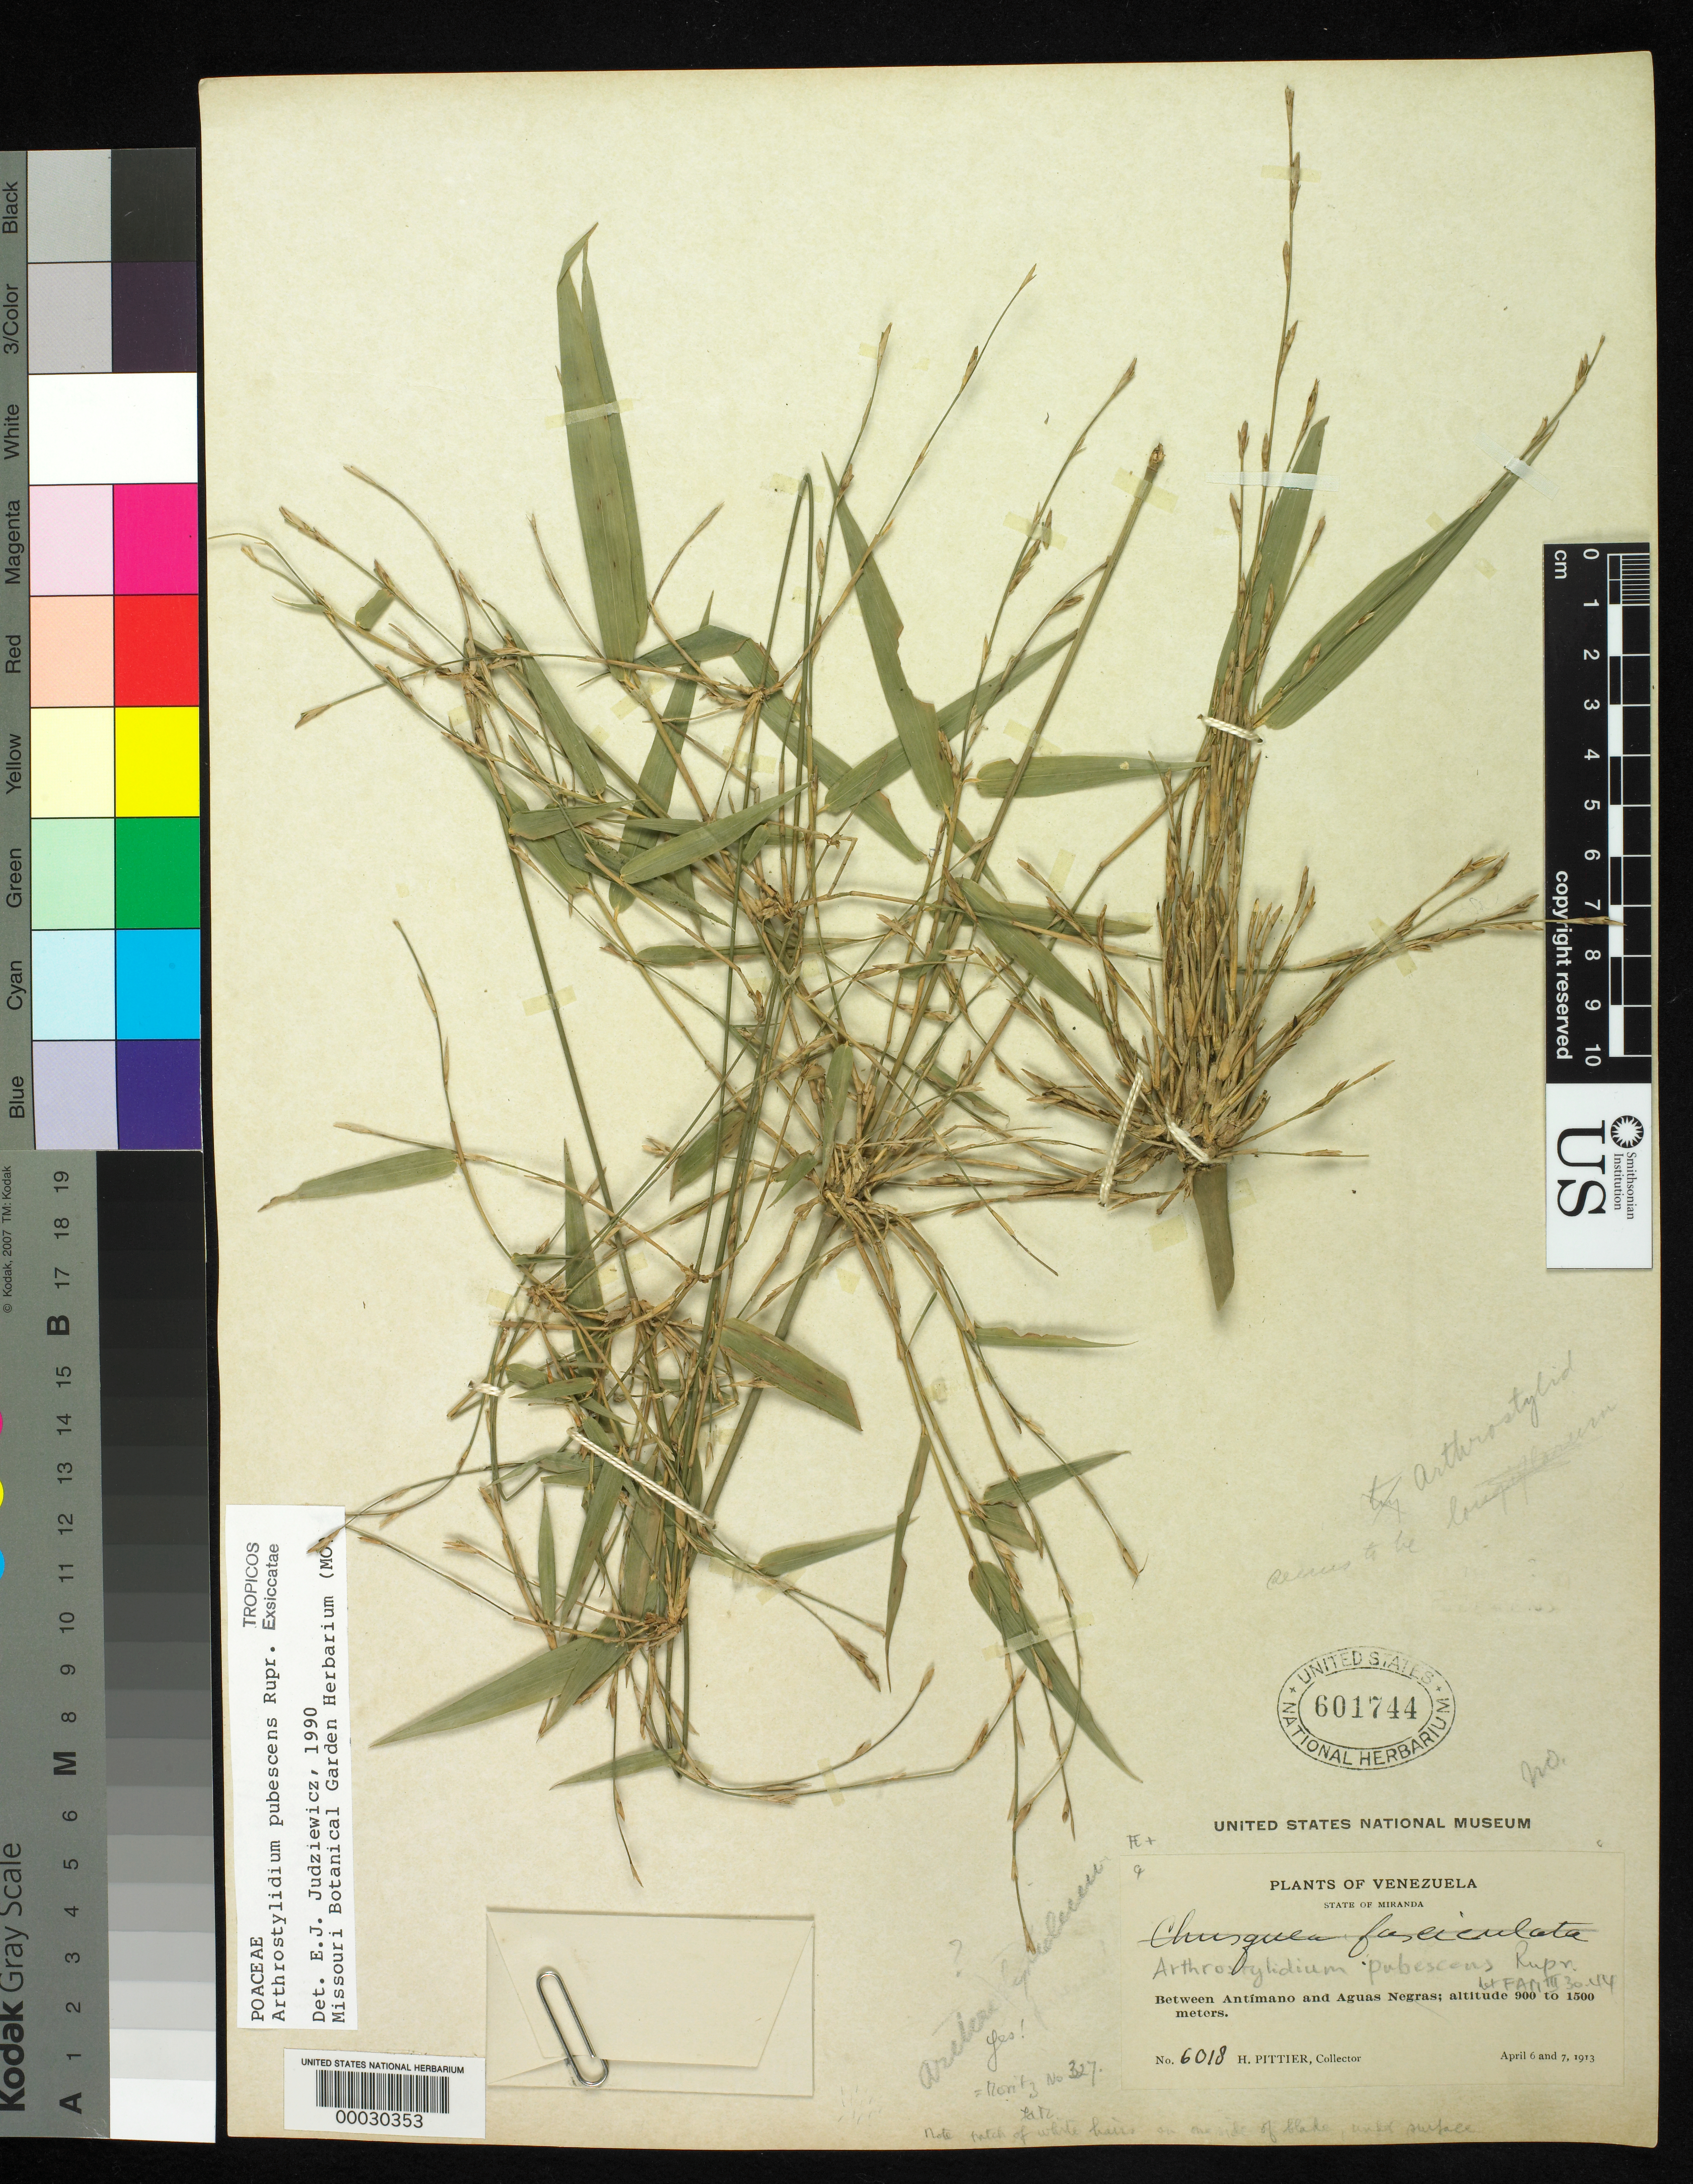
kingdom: Plantae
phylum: Tracheophyta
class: Liliopsida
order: Poales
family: Poaceae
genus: Arthrostylidium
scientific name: Arthrostylidium pubescens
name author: Rupr.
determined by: Judziewicz, E. J.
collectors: H. F. Pittier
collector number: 6018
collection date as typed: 06 Apr 1913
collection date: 1913-04-06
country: Venezuela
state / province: Miranda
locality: Between antimano and aguas negras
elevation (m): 1200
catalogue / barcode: US 601744